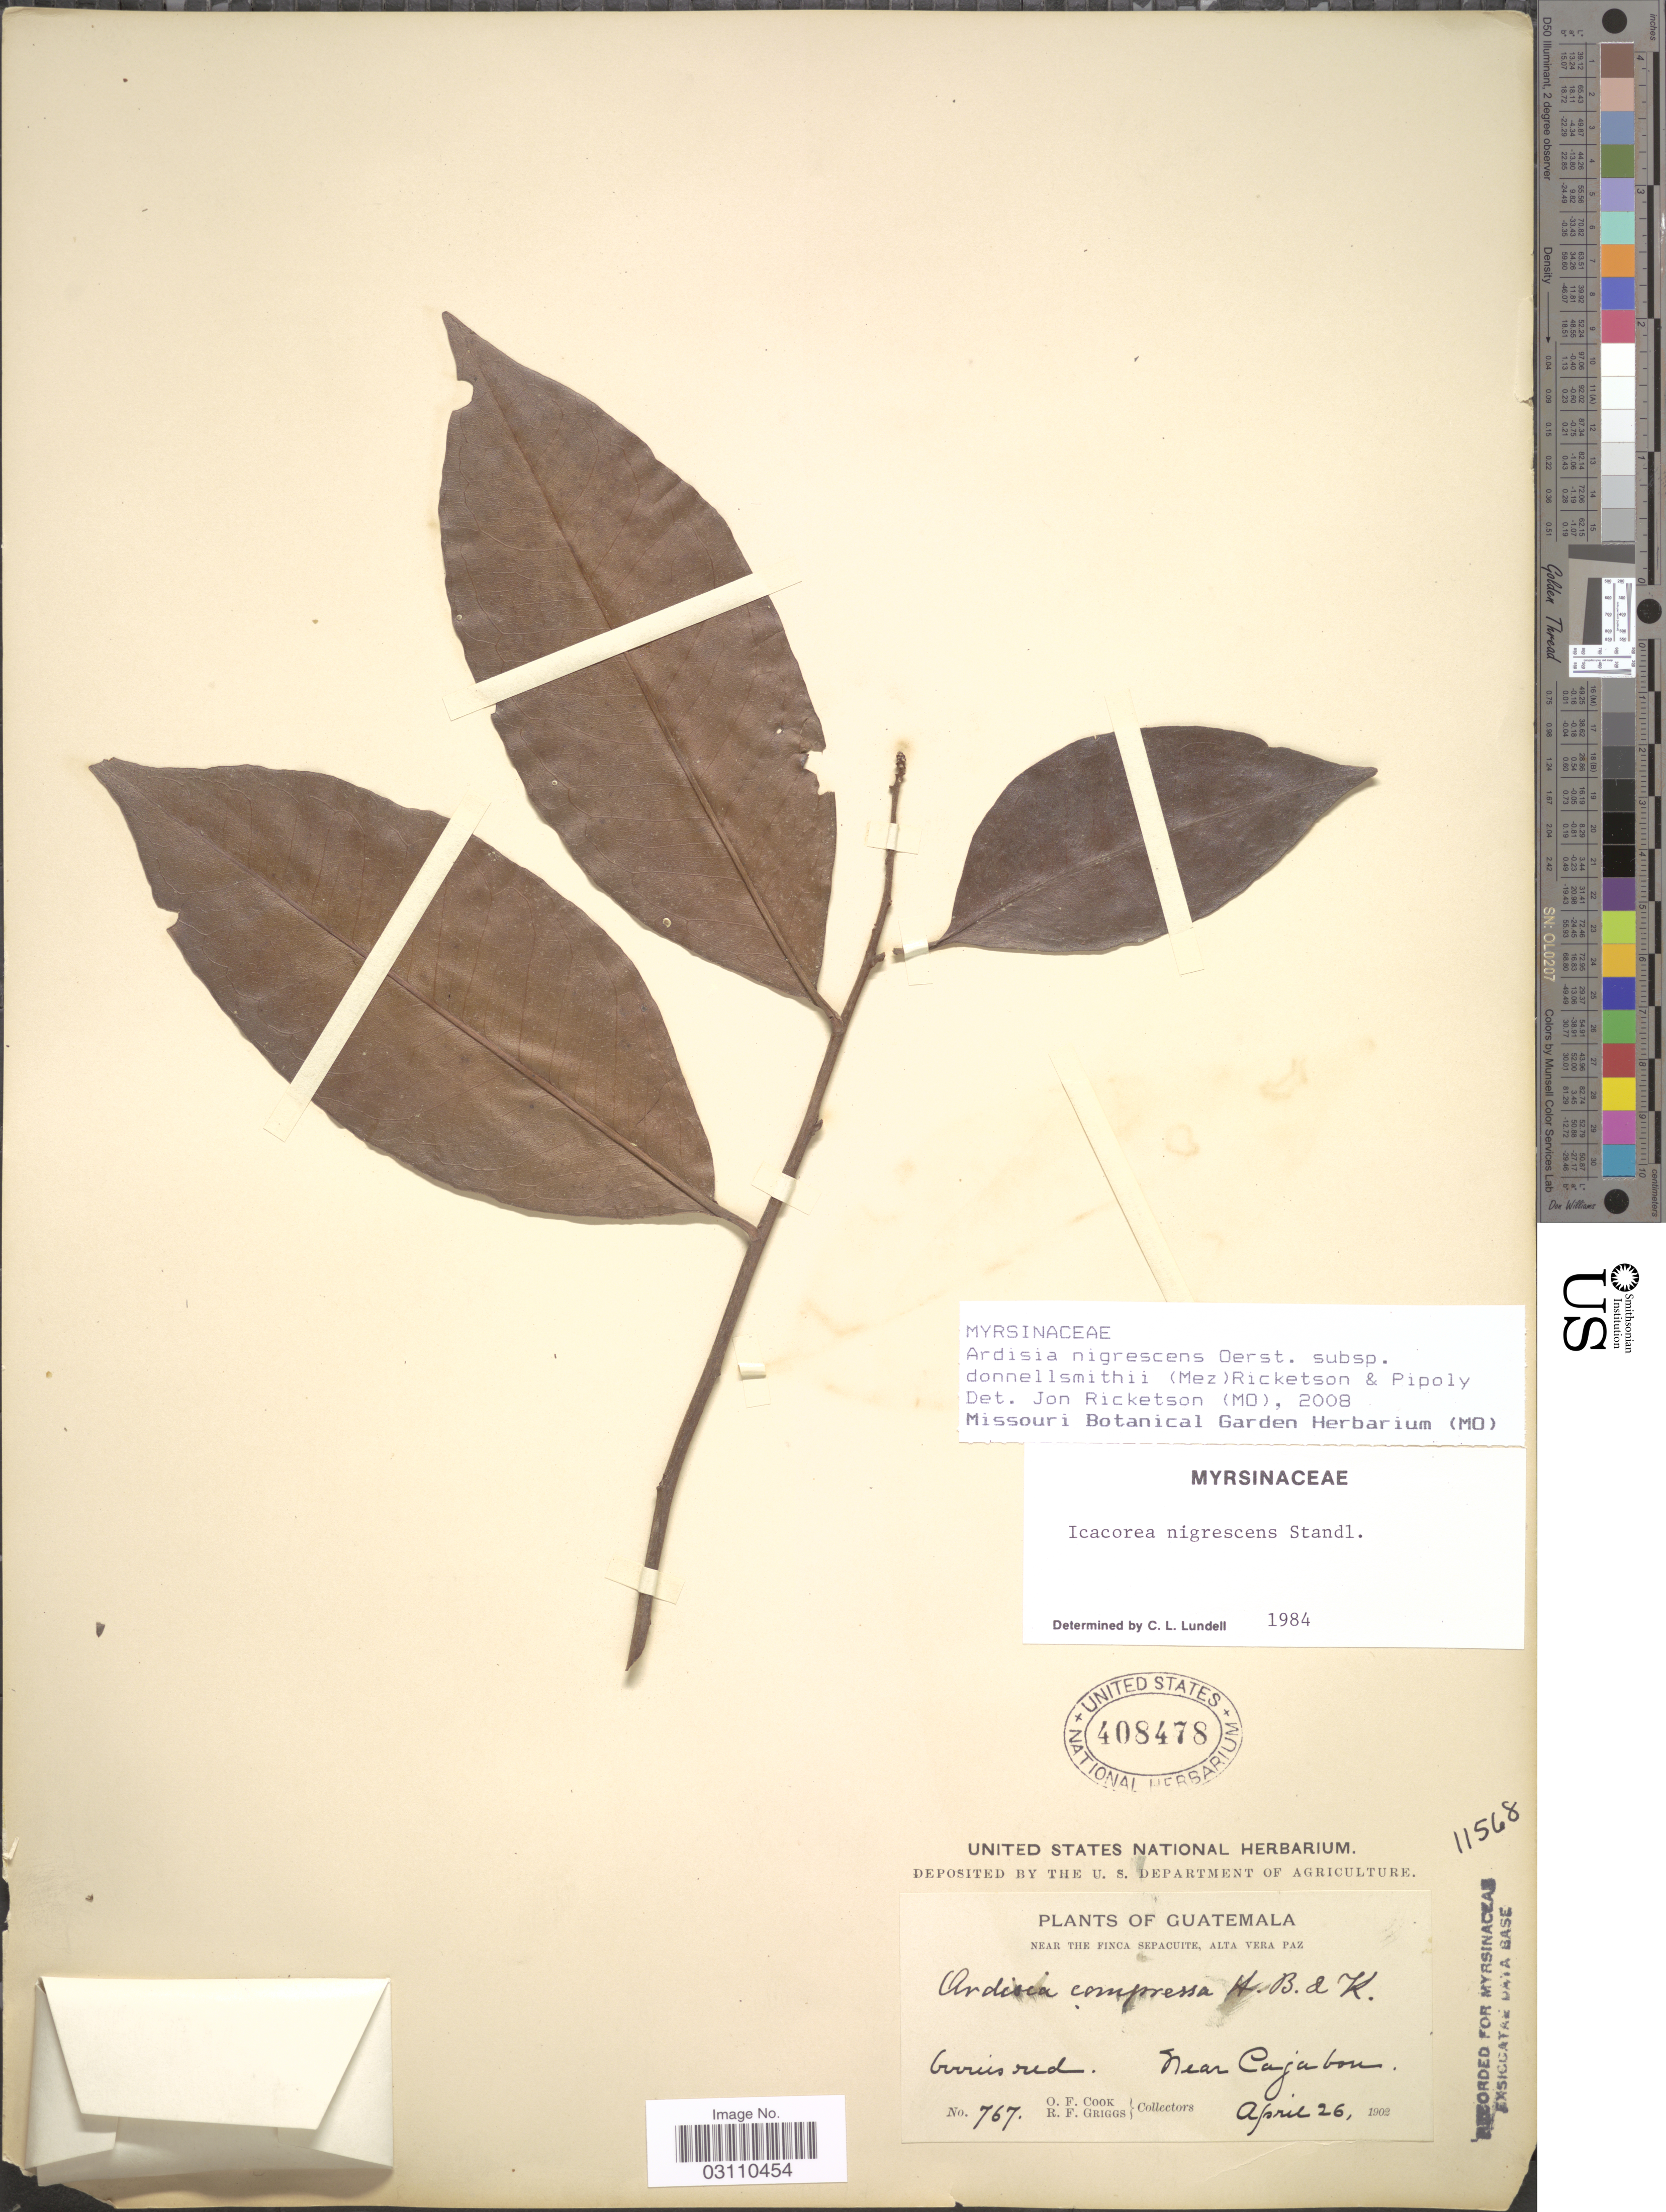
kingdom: Plantae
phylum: Tracheophyta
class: Magnoliopsida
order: Ericales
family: Primulaceae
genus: Ardisia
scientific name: Ardisia nigrescens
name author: Oerst.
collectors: O. F. Cook & R. F. Griggs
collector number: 767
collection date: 1902-04-26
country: Guatemala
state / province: Alta Verapaz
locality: Near the finca Sepacuite. Near Cajabon.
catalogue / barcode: US 408478